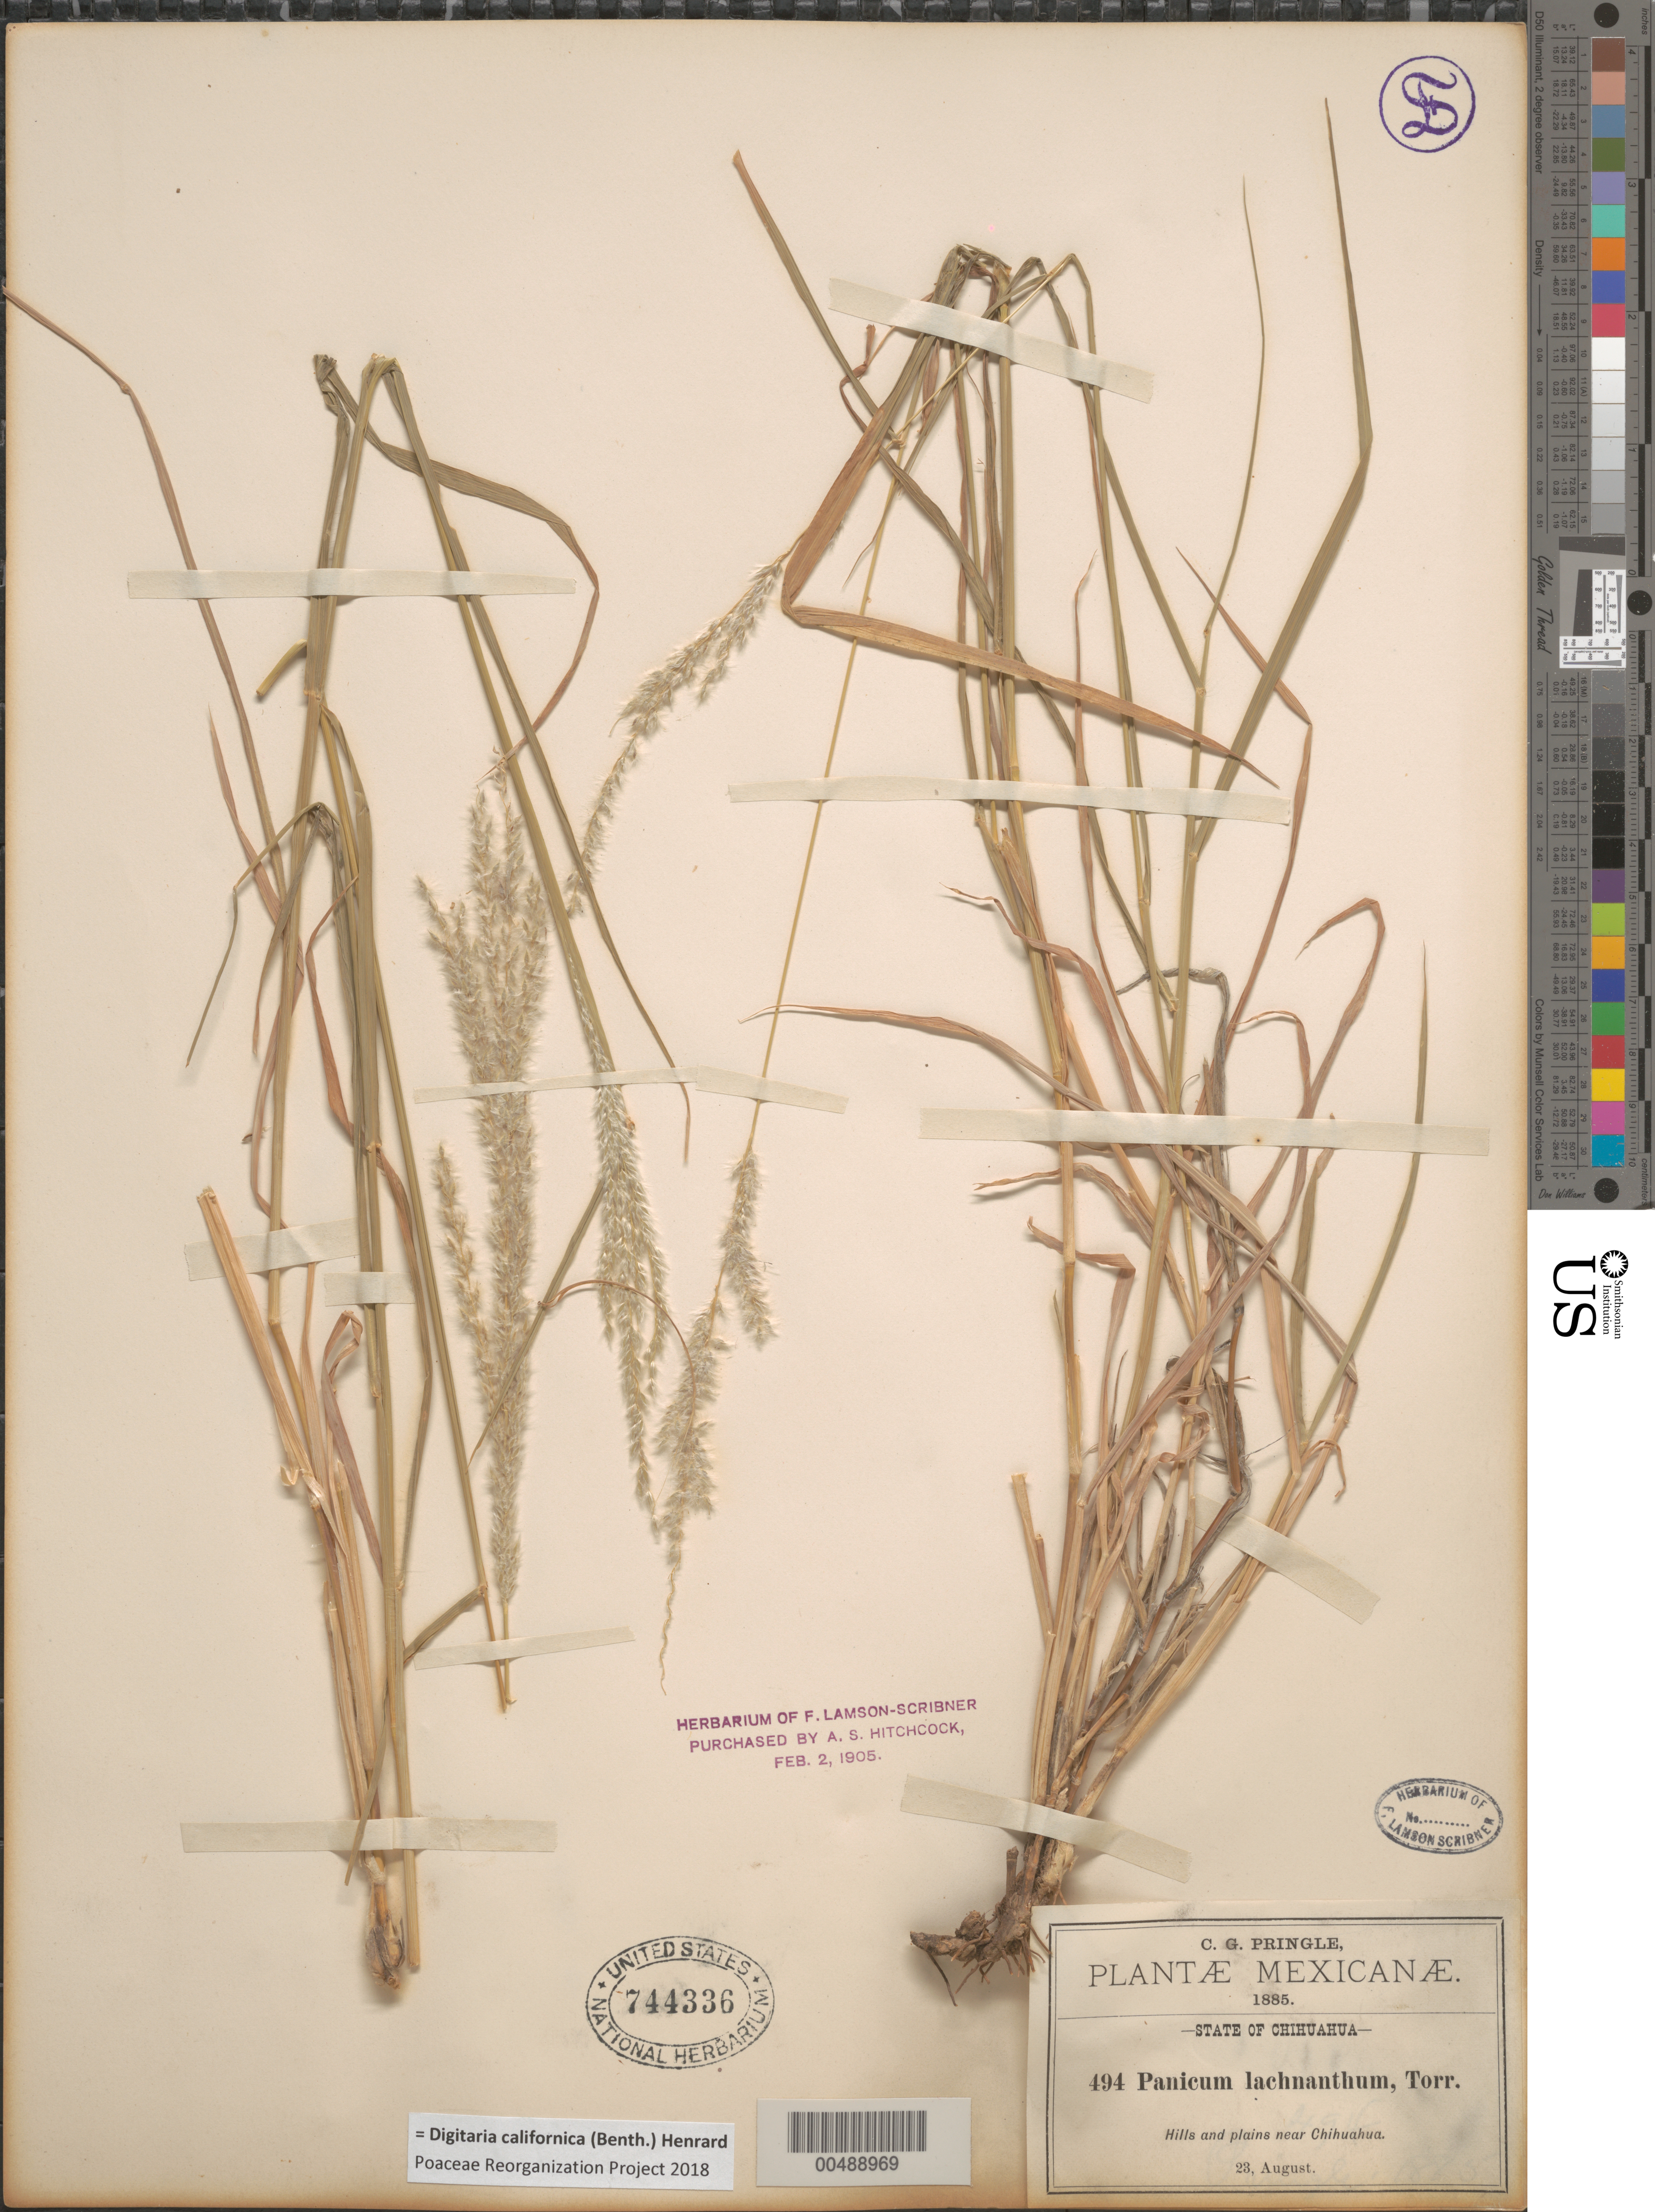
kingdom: Plantae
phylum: Tracheophyta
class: Liliopsida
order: Poales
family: Poaceae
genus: Digitaria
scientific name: Digitaria californica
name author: (Benth.) Henr.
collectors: C. G. Pringle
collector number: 494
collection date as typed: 23 Aug 1885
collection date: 1885-08-23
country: Mexico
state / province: Chihuahua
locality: Near Chihuahua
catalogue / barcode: US 744336